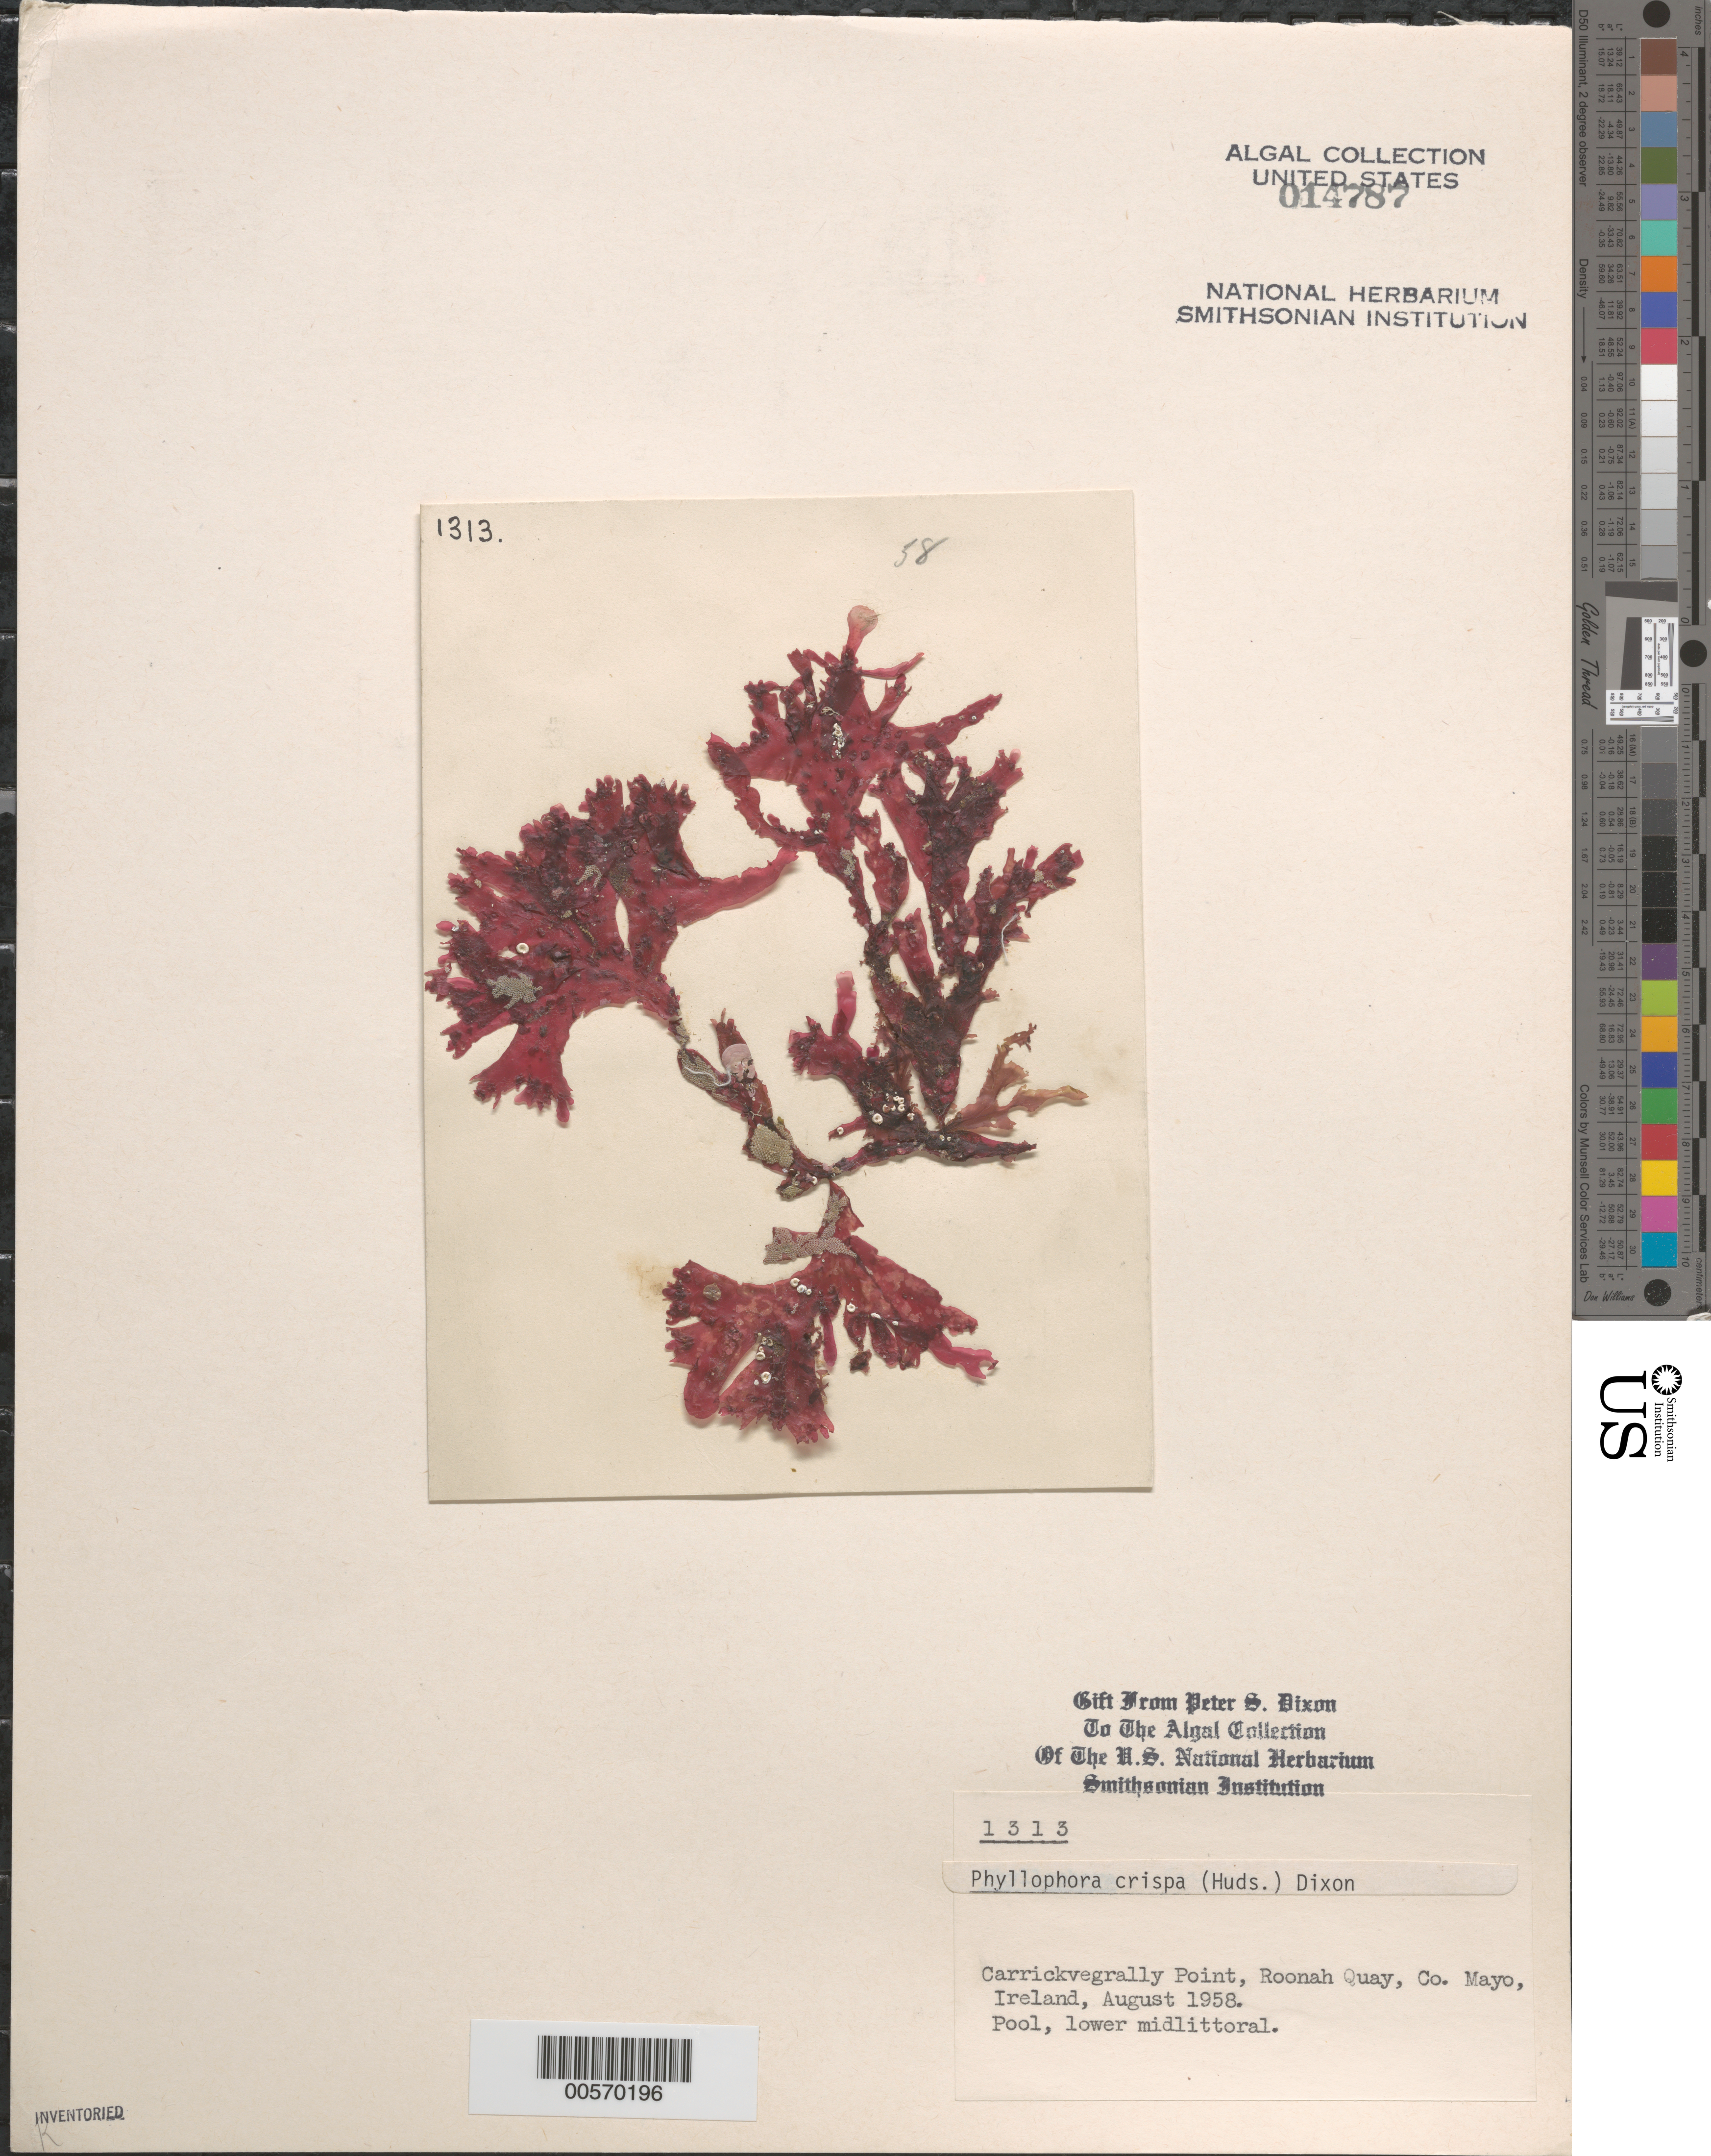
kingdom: Plantae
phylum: Rhodophyta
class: Florideophyceae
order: Gigartinales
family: Phyllophoraceae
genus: Phyllophora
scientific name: Phyllophora crispa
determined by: Dixon, P. S.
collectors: P. S. Dixon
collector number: PSD 1313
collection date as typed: Aug 1958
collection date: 1958-08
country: Ireland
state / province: Connaught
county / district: Mayo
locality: Carrickvegrally Point, Roonah Quay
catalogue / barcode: US 14787